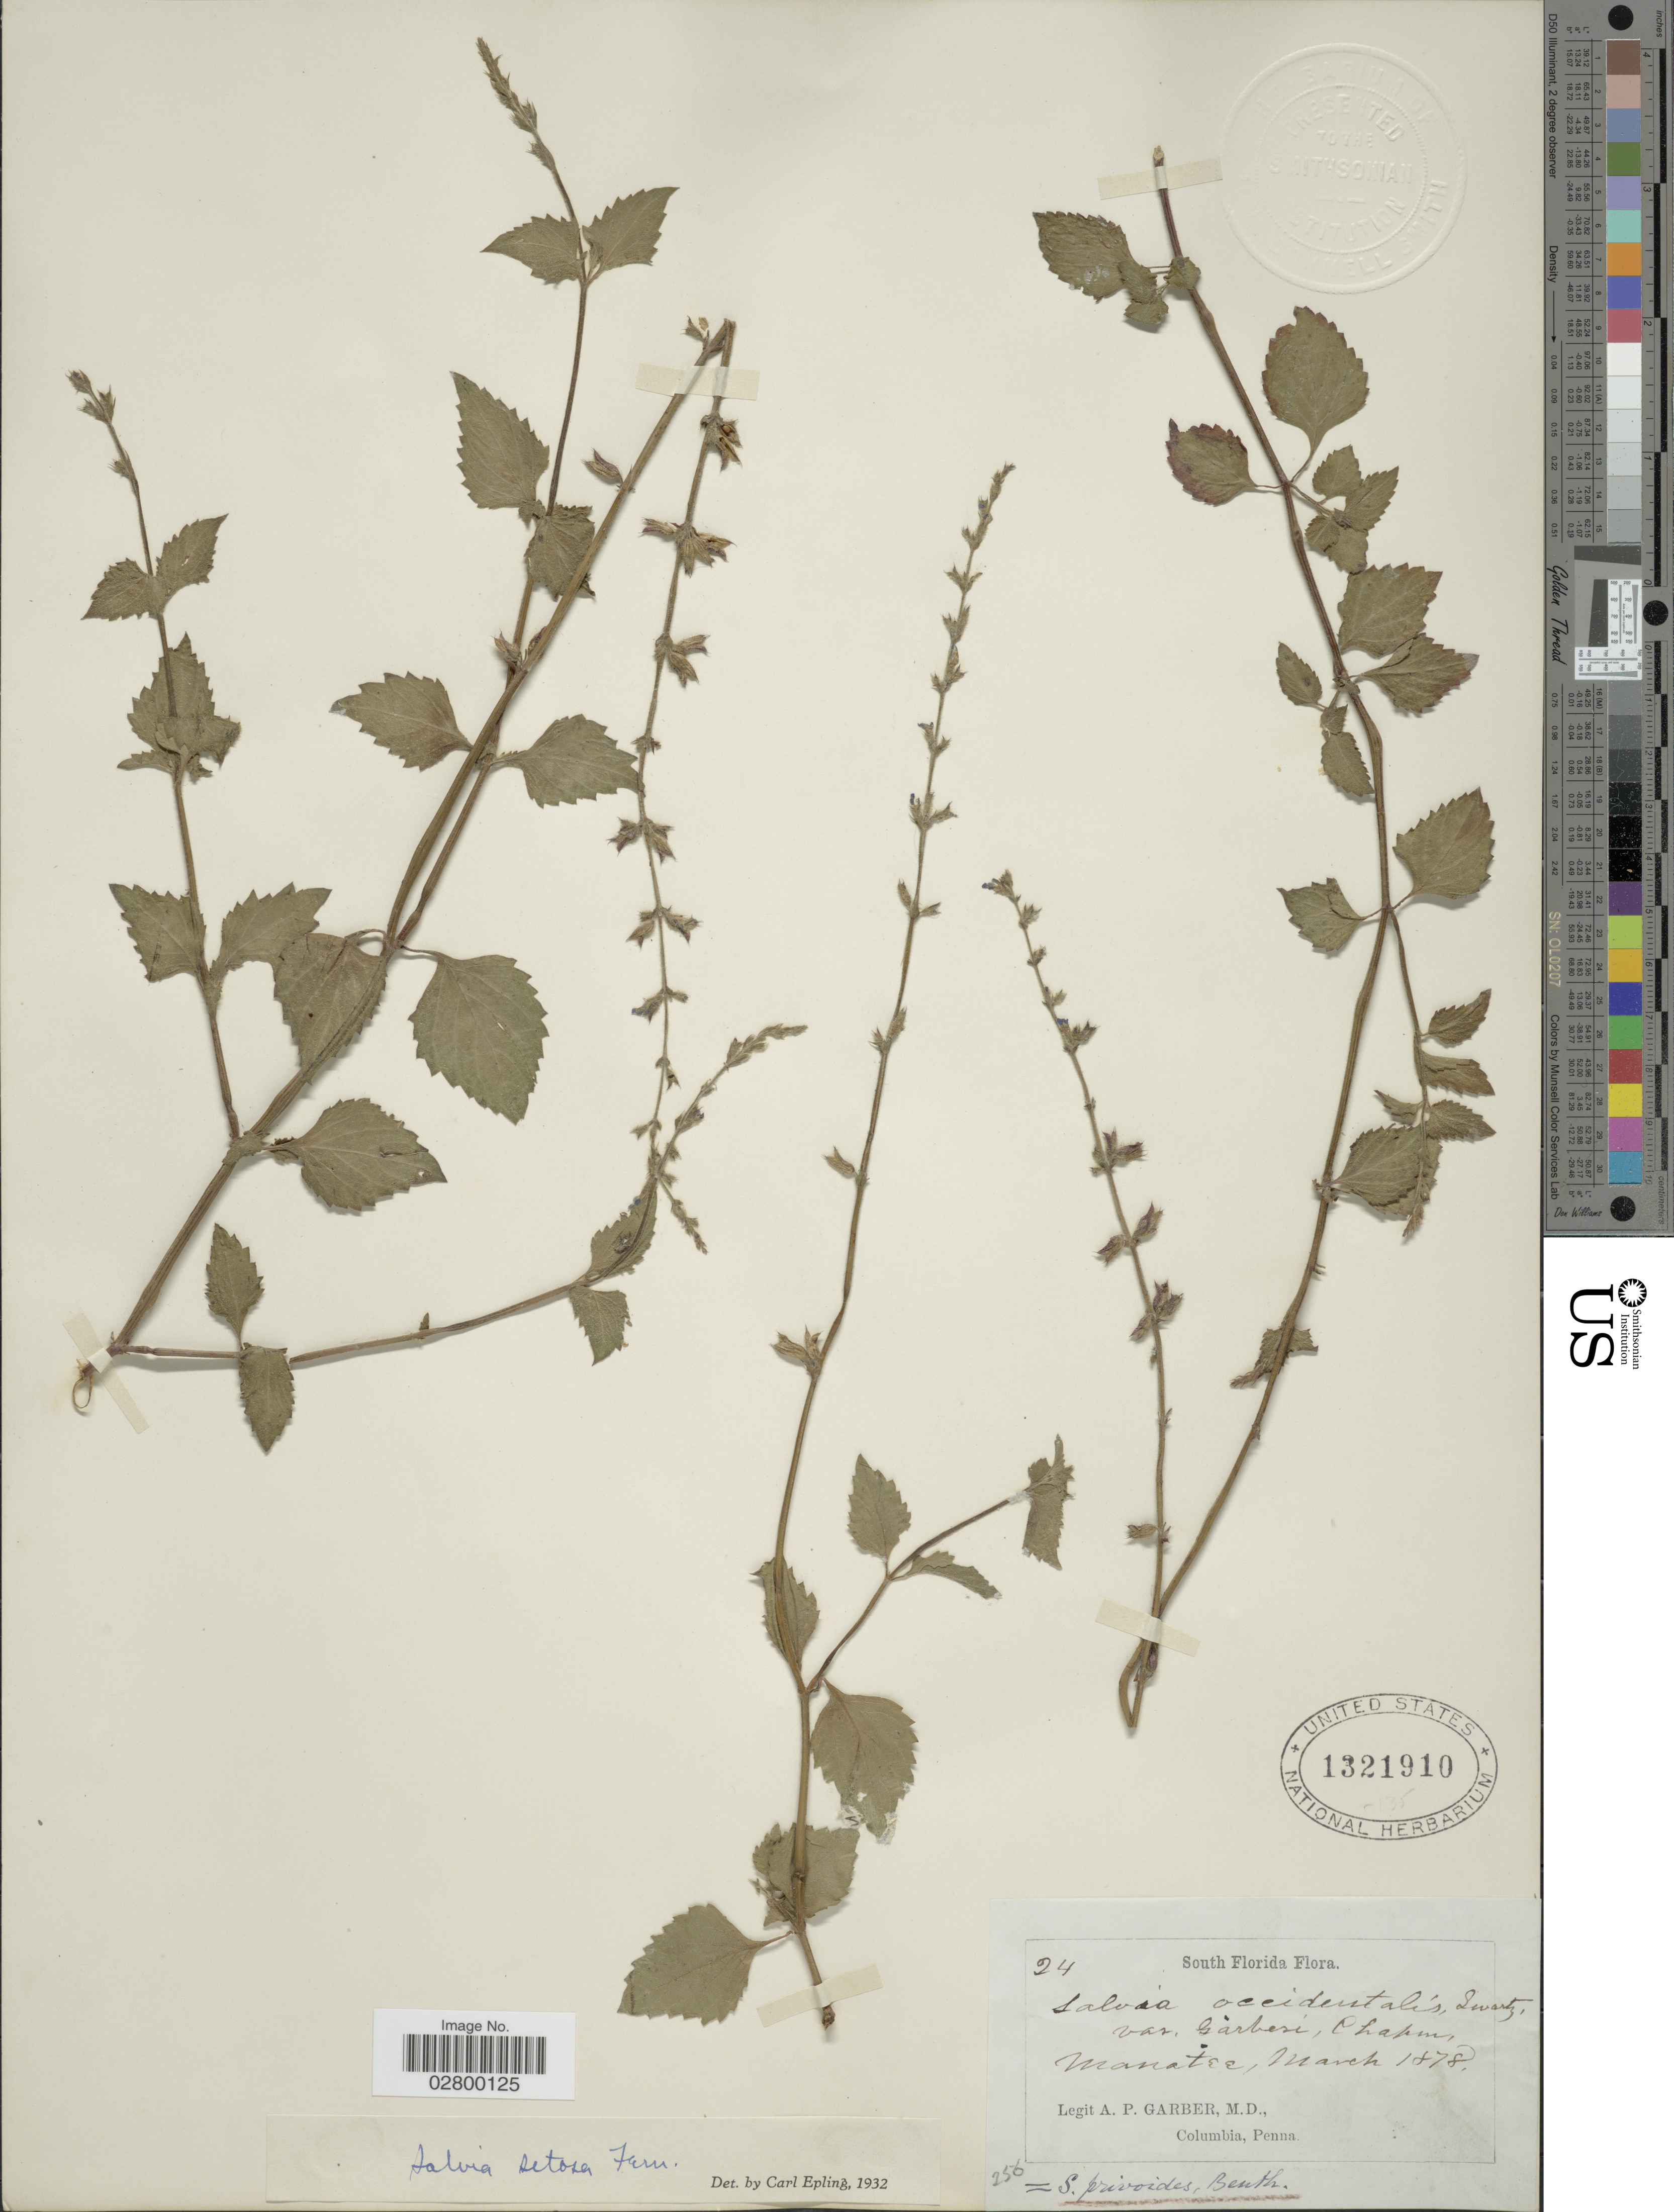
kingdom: Plantae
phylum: Tracheophyta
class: Magnoliopsida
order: Lamiales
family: Lamiaceae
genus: Salvia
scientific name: Salvia setosa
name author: Fernald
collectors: A. P. Garber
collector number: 24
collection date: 1878-03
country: United States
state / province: Florida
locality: South Florida, Manatee.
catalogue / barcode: US 1321910